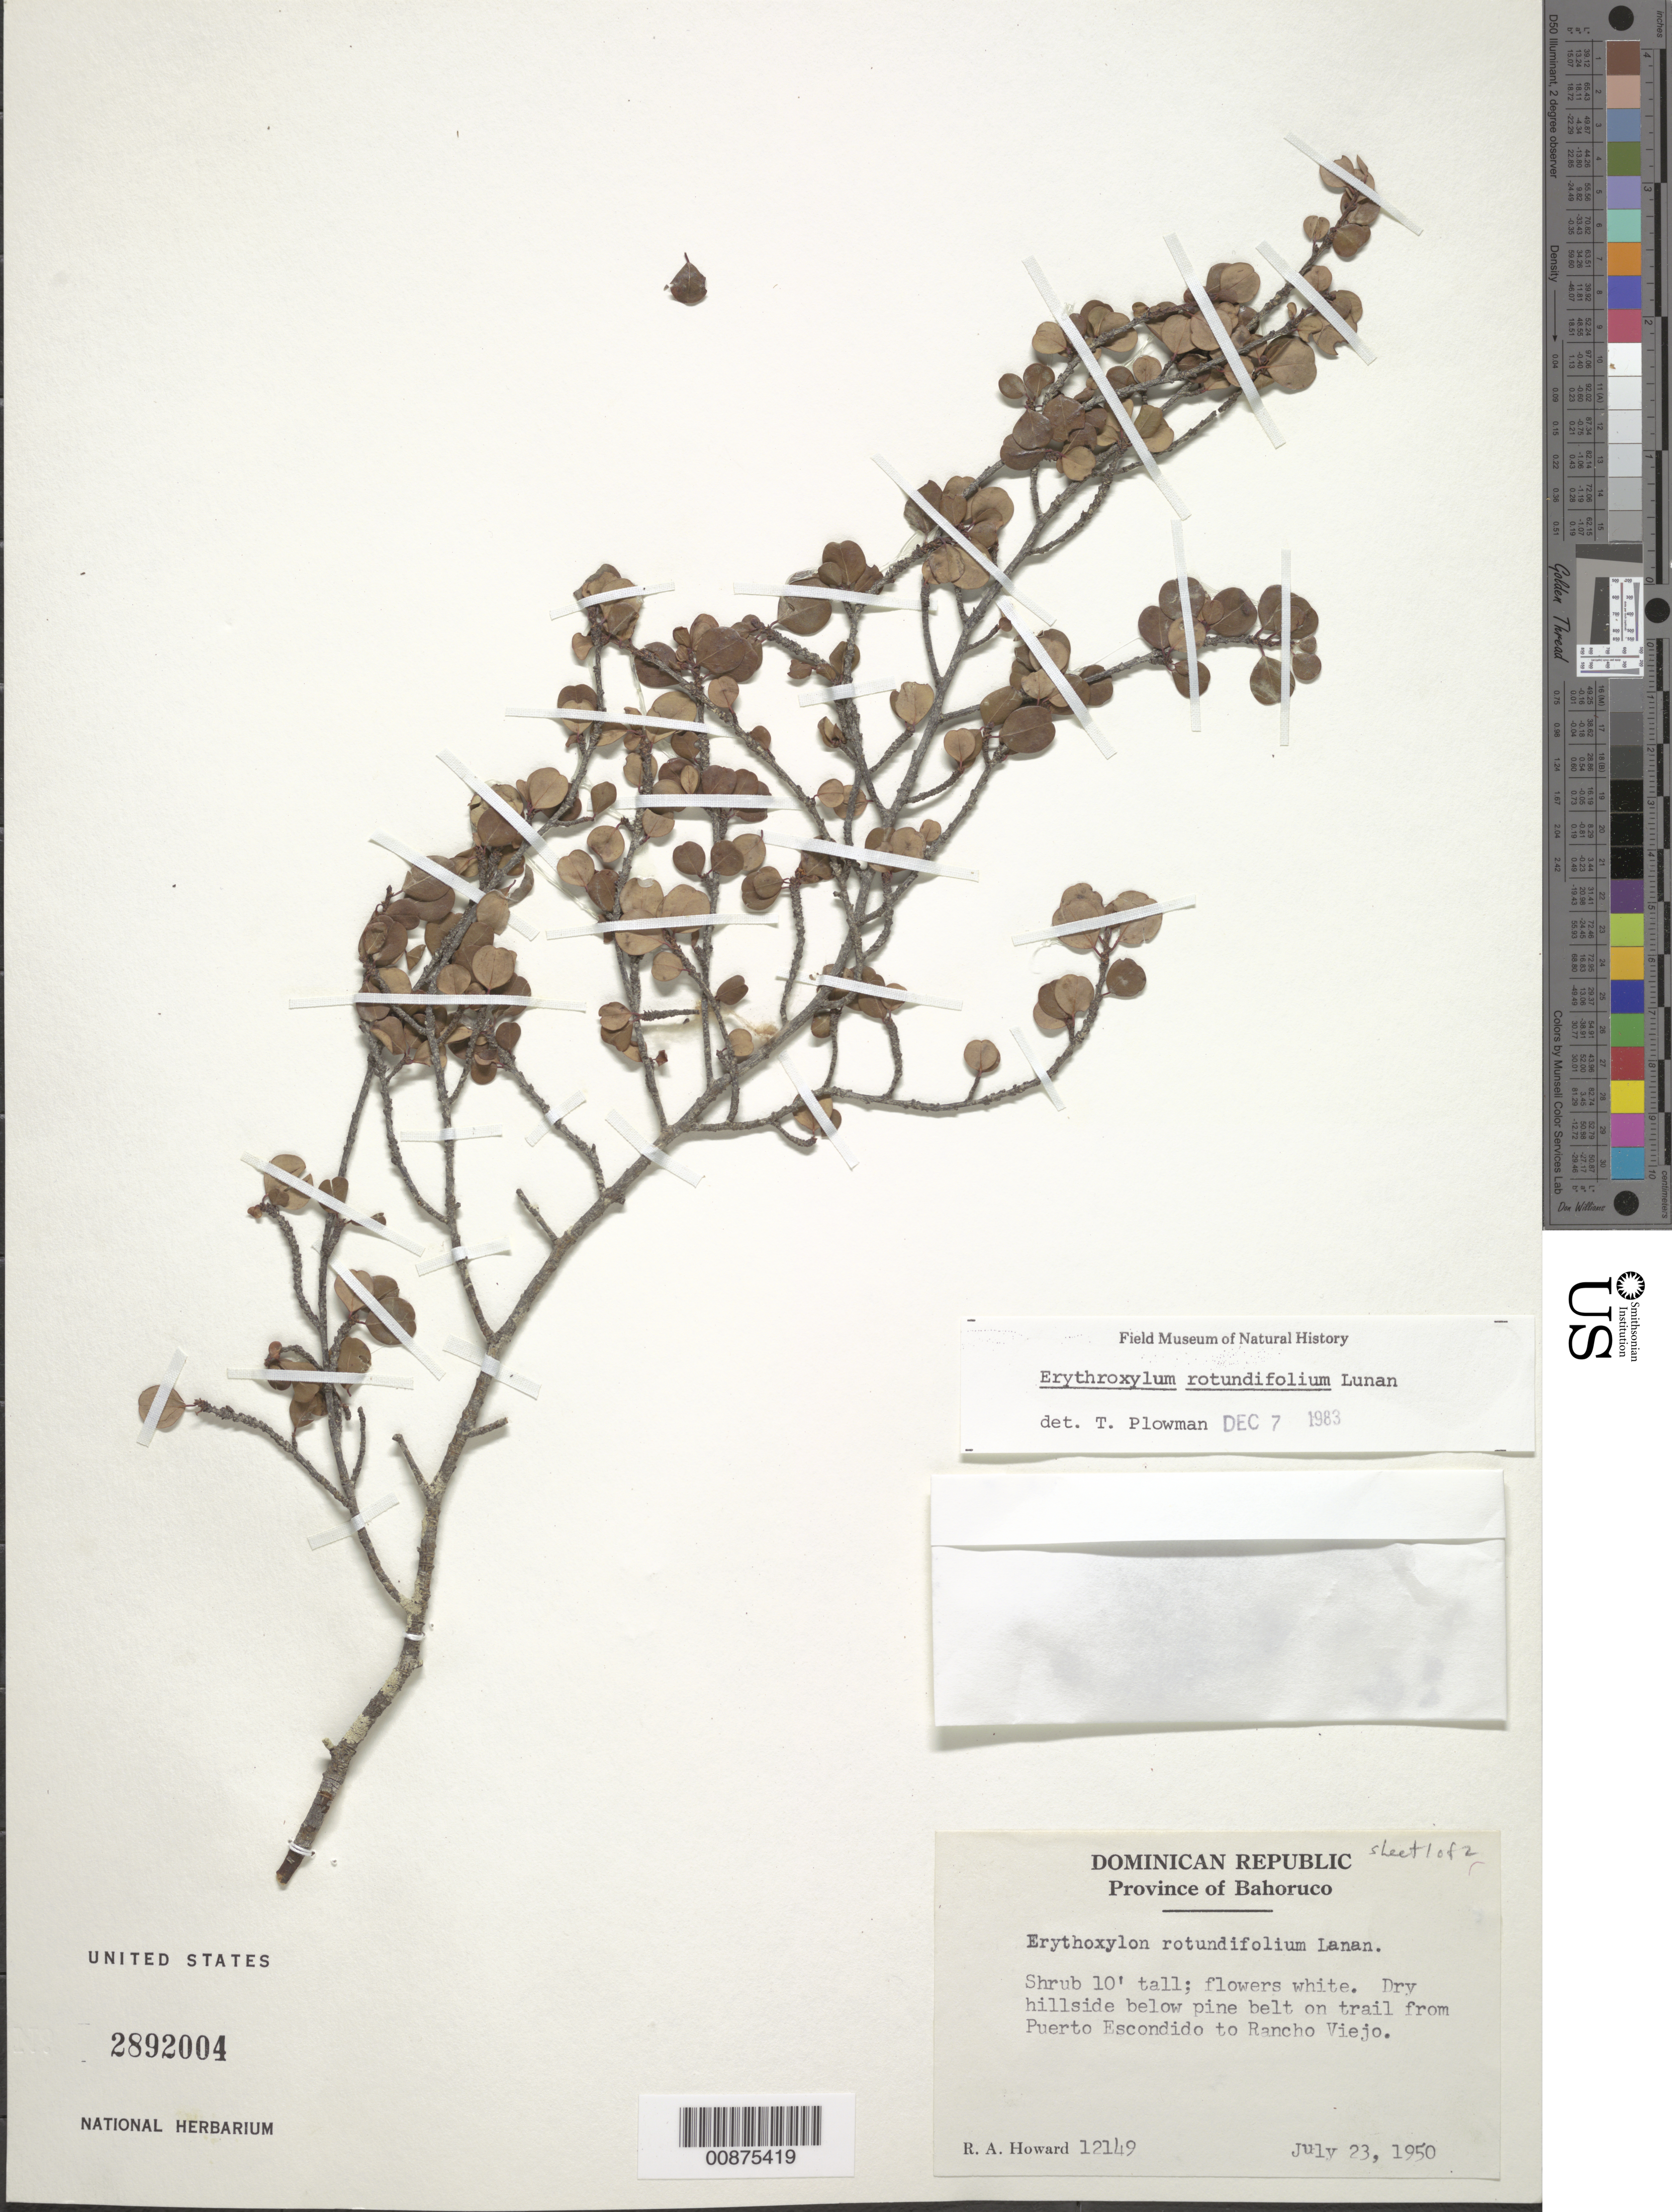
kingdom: Plantae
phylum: Tracheophyta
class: Magnoliopsida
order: Malpighiales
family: Erythroxylaceae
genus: Erythroxylum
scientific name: Erythroxylum rotundifolium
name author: Lunan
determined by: Plowman, Timothy C.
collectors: R. A. Howard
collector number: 12149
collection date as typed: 23 Jul 1950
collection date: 1950-07-23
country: Dominican Republic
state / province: Baoruco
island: Hispaniola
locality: On trail from Puerto Escondido to Rancho Viejo.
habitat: Dry hillside below pine belt on trail.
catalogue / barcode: US 2892004